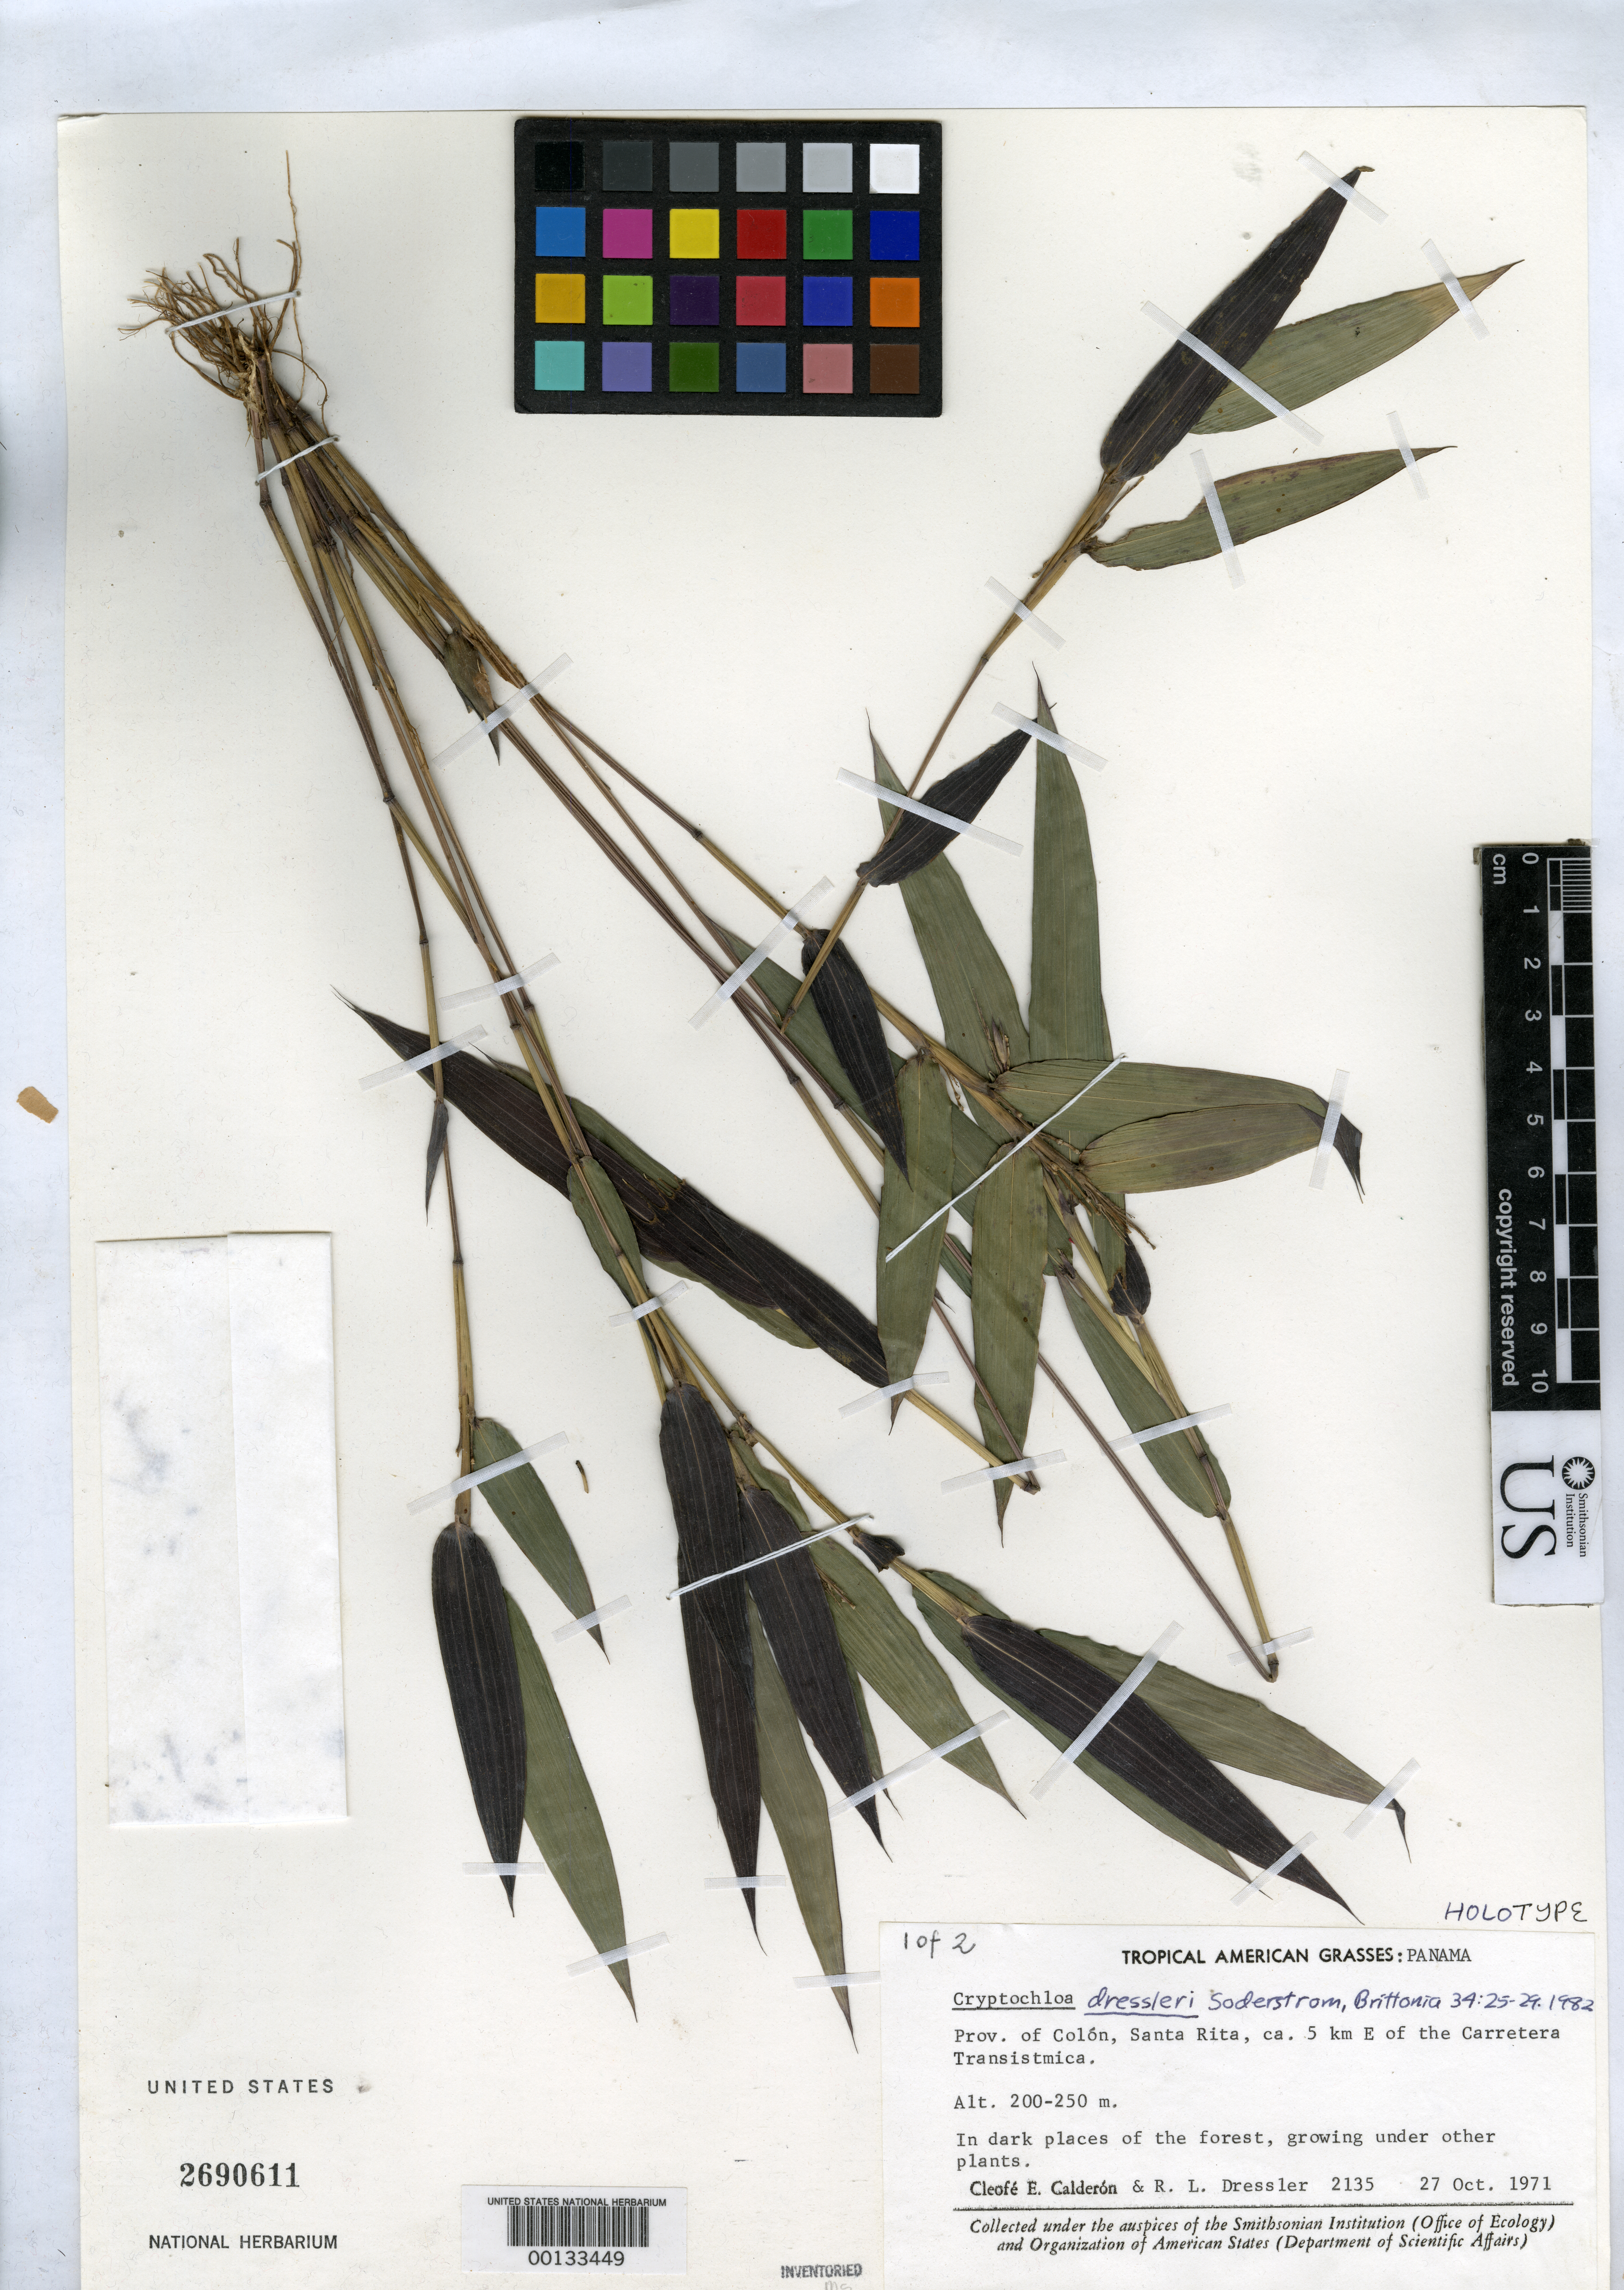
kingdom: Plantae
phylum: Tracheophyta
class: Liliopsida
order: Poales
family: Poaceae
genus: Cryptochloa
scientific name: Cryptochloa dressleri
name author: Soderstr.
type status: Holotype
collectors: C. E. Calderón & R. Dressler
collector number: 2135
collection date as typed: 27 Oct 1971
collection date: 1971-10-27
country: Panama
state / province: Colón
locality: Santa Rita, 5km E of the Carretera Trans-Istmica.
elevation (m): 200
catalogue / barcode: US 2690611